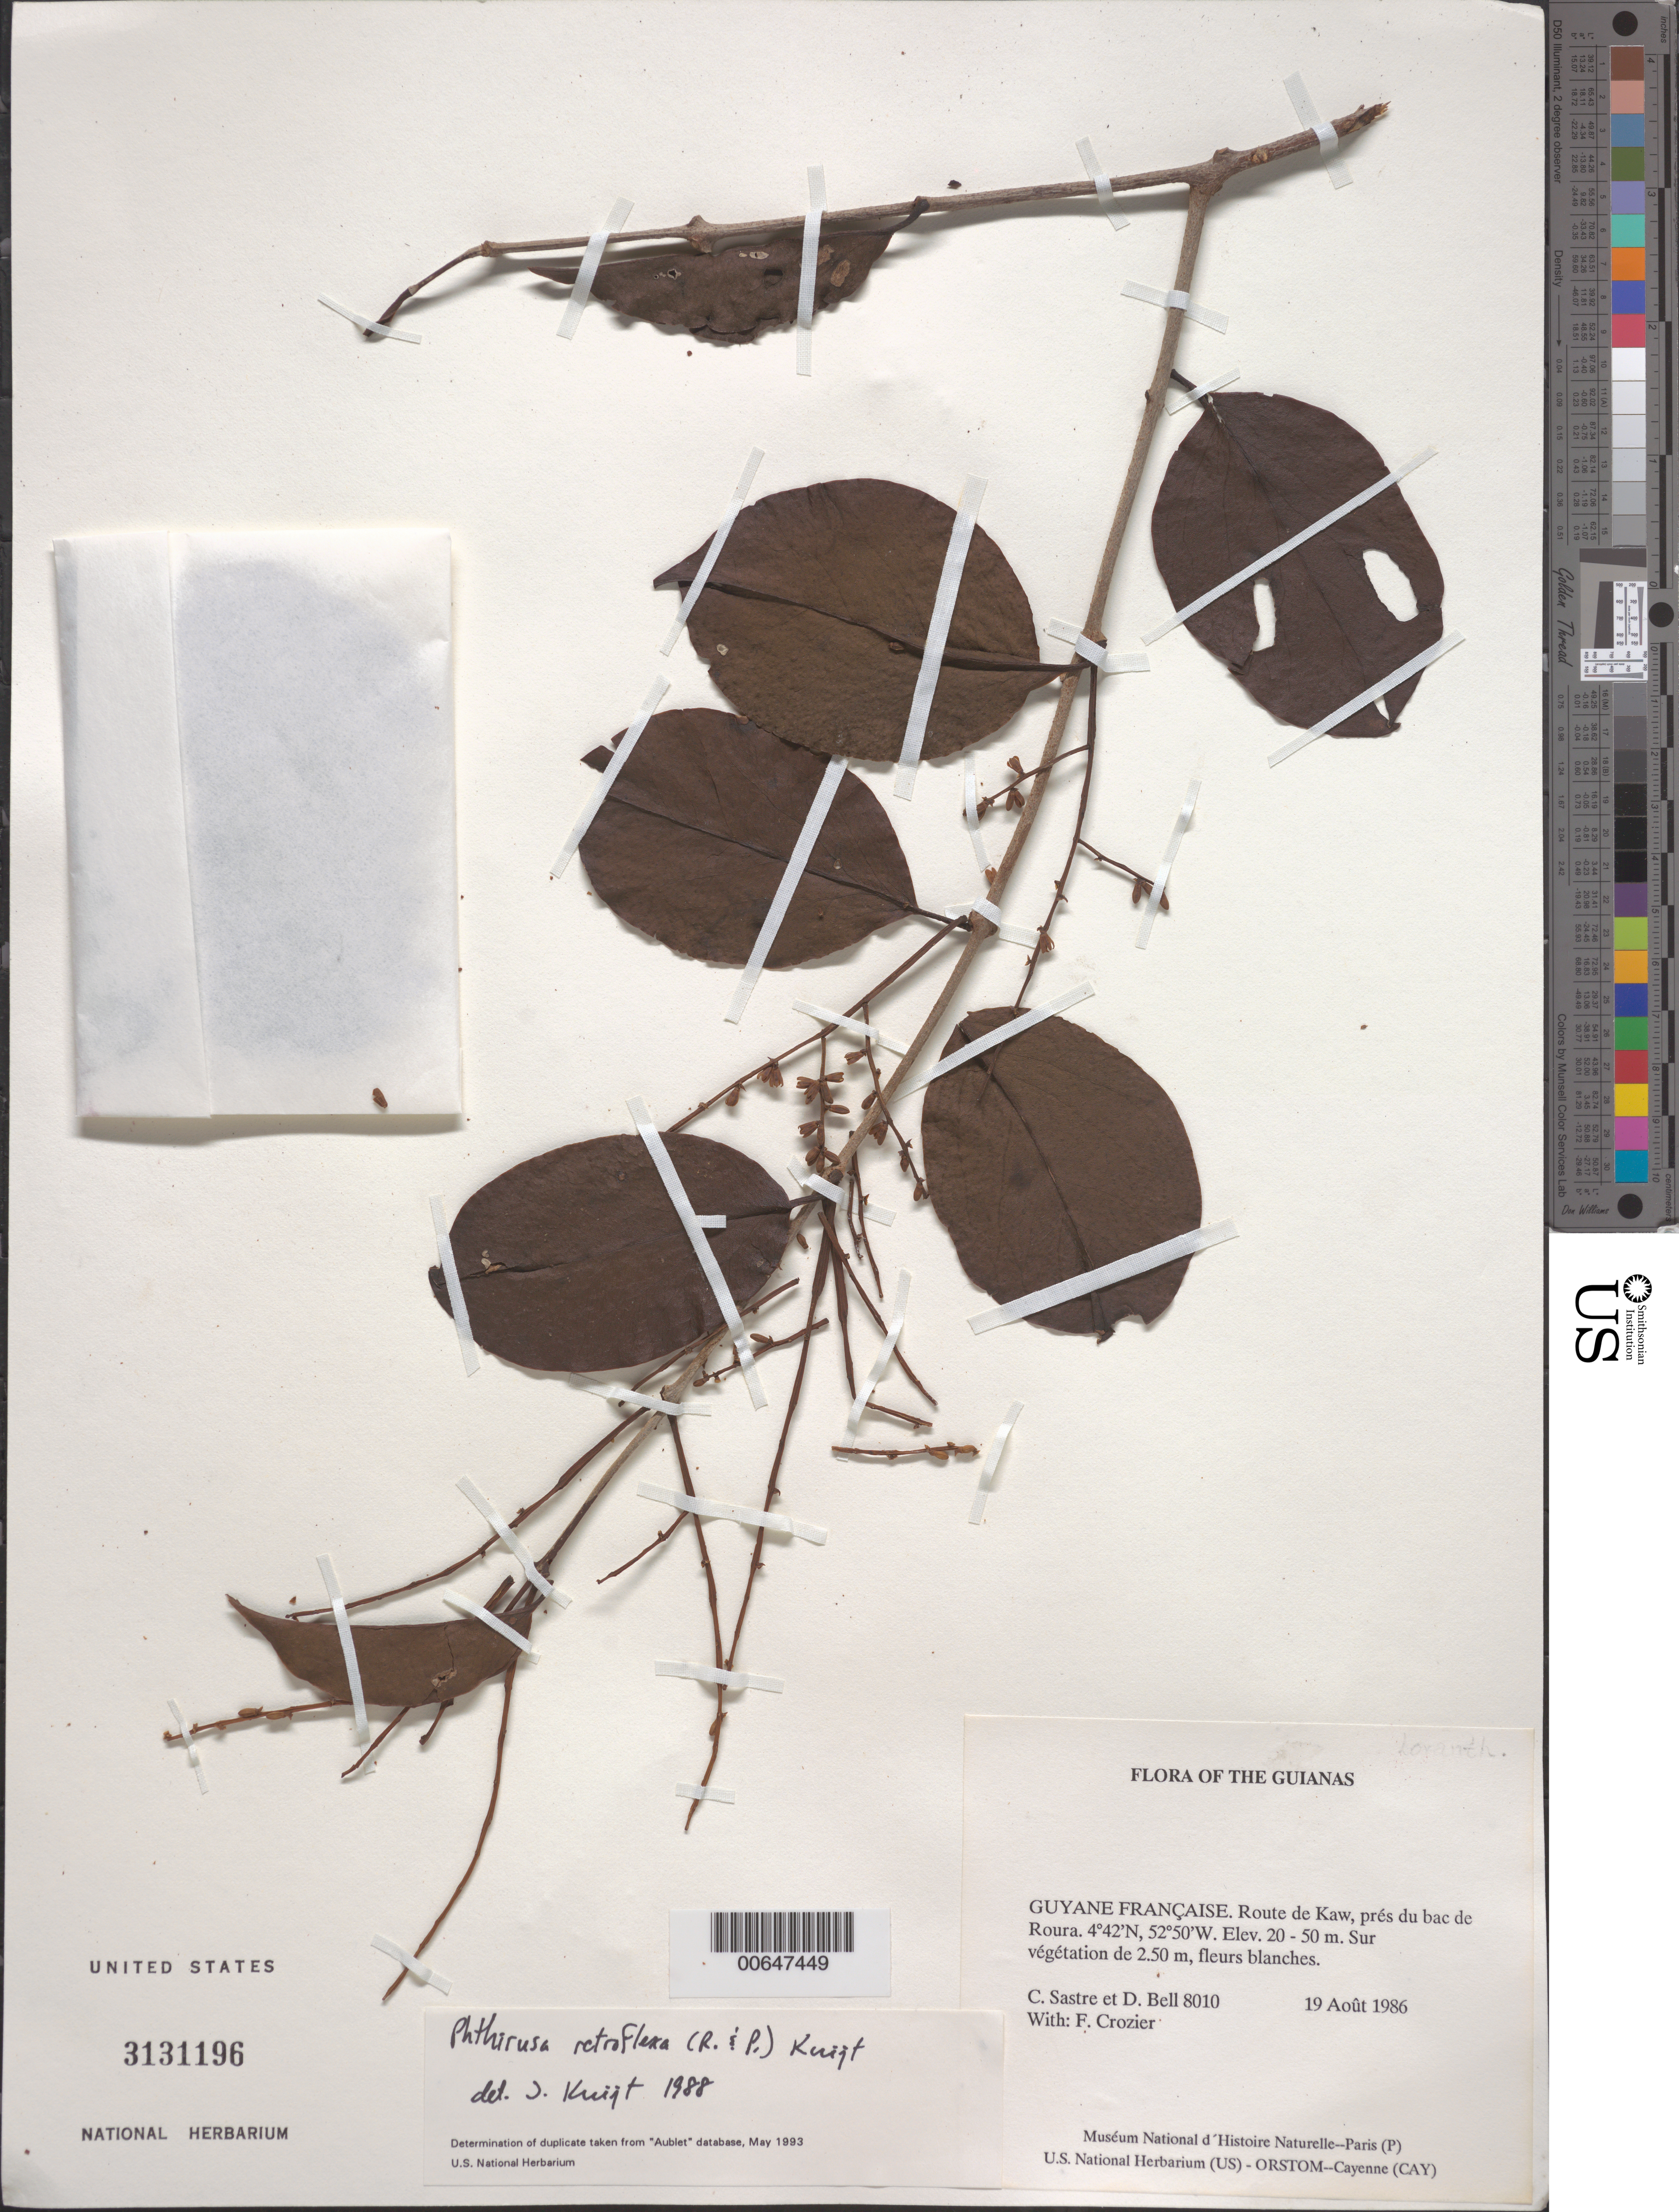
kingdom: Plantae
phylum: Tracheophyta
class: Magnoliopsida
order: Santalales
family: Loranthaceae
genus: Phthirusa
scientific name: Phthirusa retroflexa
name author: (Ruiz & Pav.) Kuijt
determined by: Kuijt, Job, (CANADA)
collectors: C. H. L. Sastre, D. A. Bell & F. Crozier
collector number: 8010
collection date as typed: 19 August 1986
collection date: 1986-08-19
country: French Guiana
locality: Route de Kaw, prés du bac de Roura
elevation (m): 20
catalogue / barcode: US 3131196